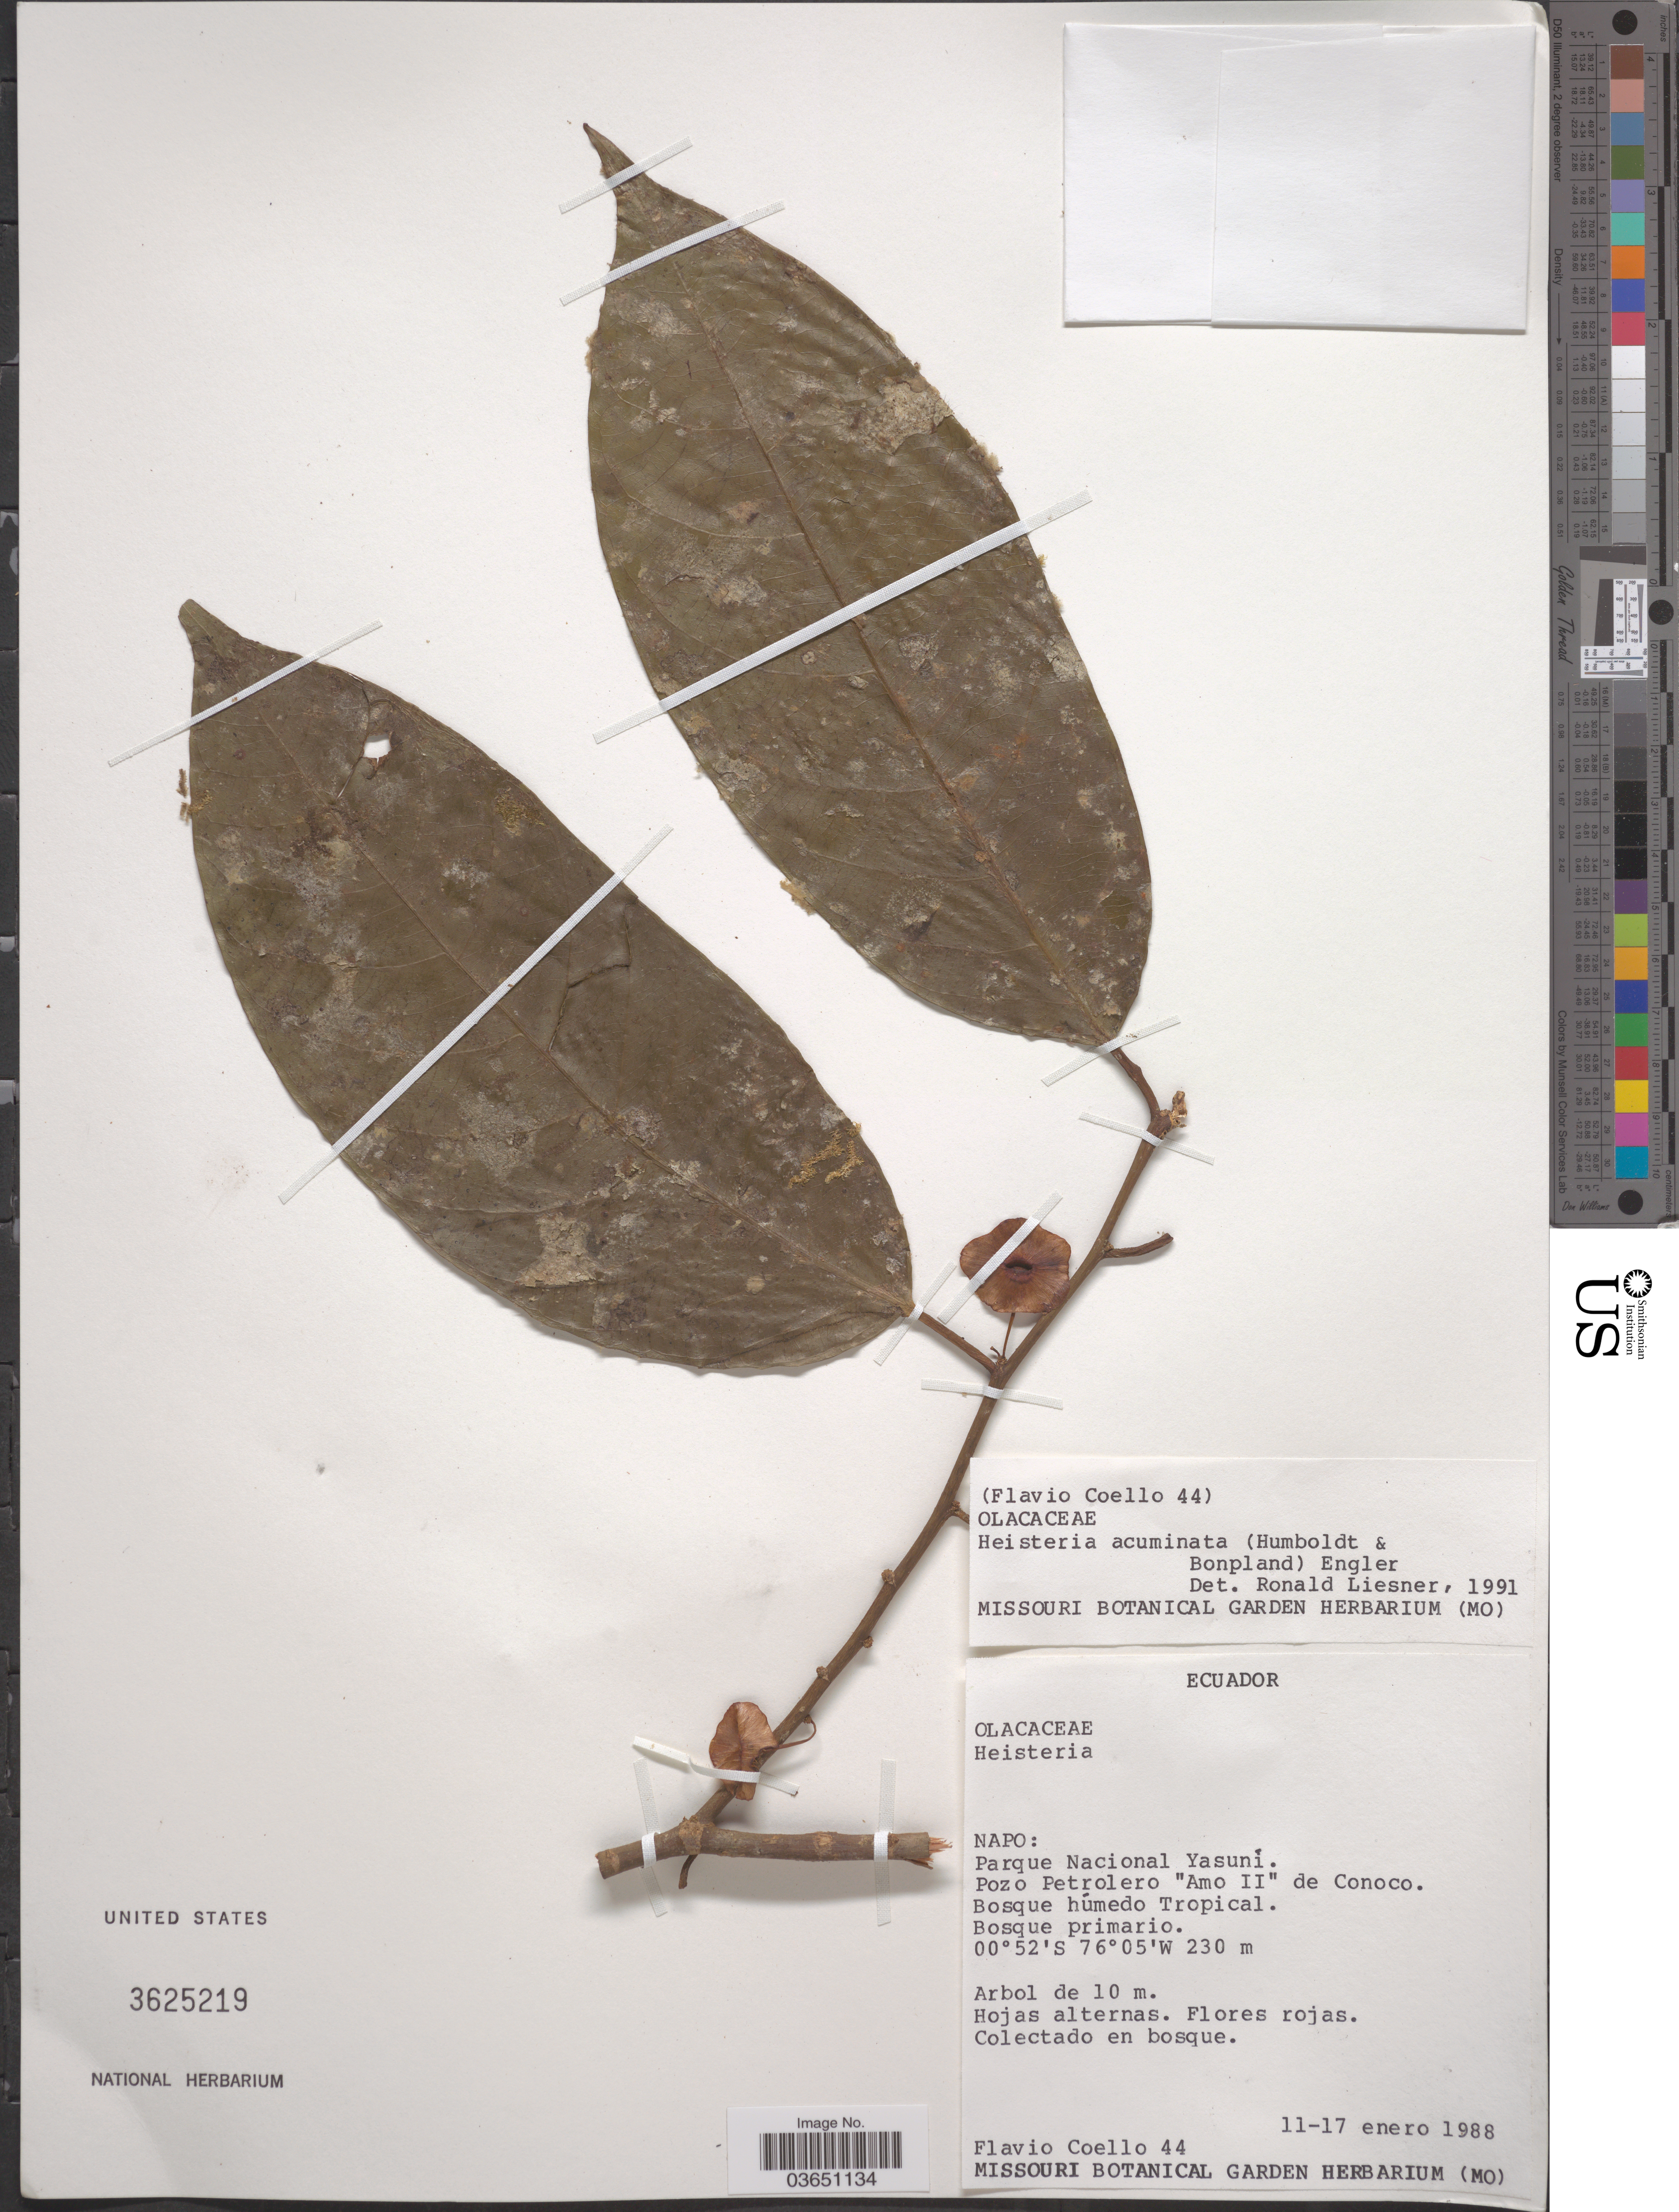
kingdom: Plantae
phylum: Tracheophyta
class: Magnoliopsida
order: Santalales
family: Erythropalaceae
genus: Heisteria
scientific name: Heisteria acuminata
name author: (Humb. & Bonpl.) Engl.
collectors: F. Coello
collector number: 44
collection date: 1988-01-11/1988-01-17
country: Ecuador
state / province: Napo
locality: Parque Nacional Yasuní. Pozo Petrolero 'Amo II' de Conoco. Bosque húmedo Tropical.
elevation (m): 230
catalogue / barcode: US 3625219